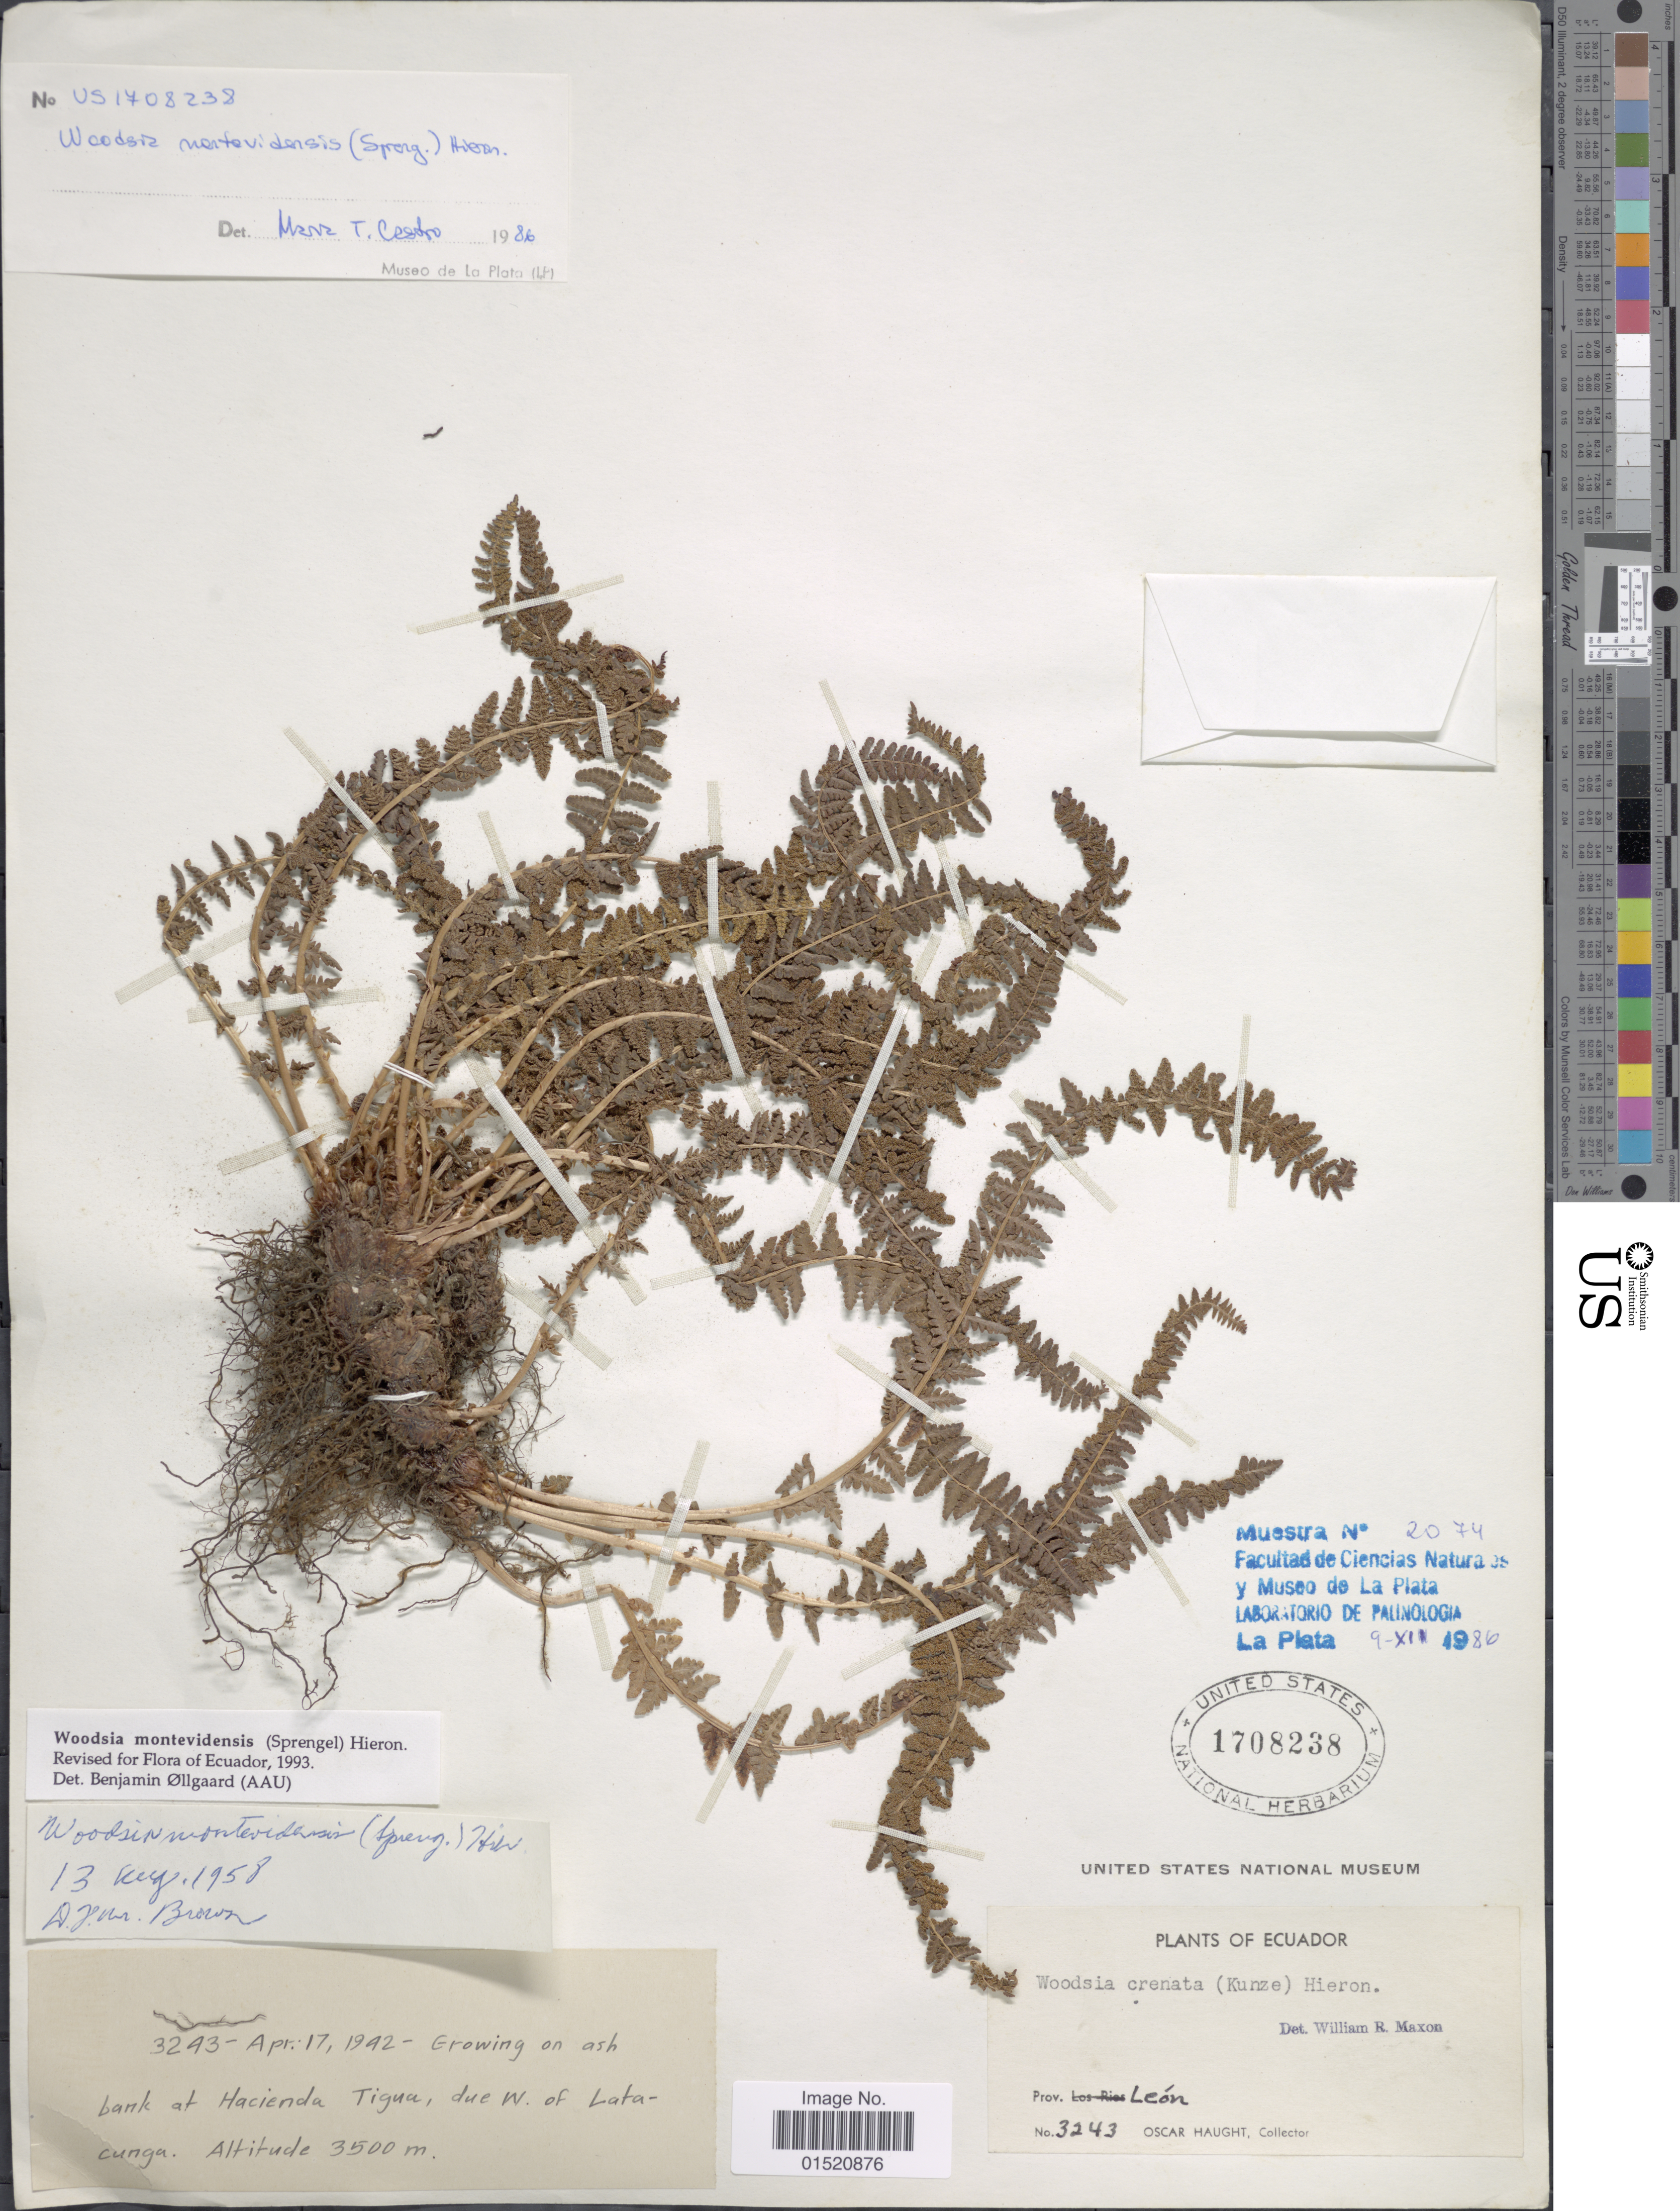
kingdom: Plantae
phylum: Tracheophyta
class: Polypodiopsida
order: Polypodiales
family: Woodsiaceae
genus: Woodsia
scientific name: Woodsia montevidensis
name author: (Spreng.) Hieron.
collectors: O. L. Haught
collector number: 3243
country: Ecuador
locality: Prov. Léon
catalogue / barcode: US 1708238